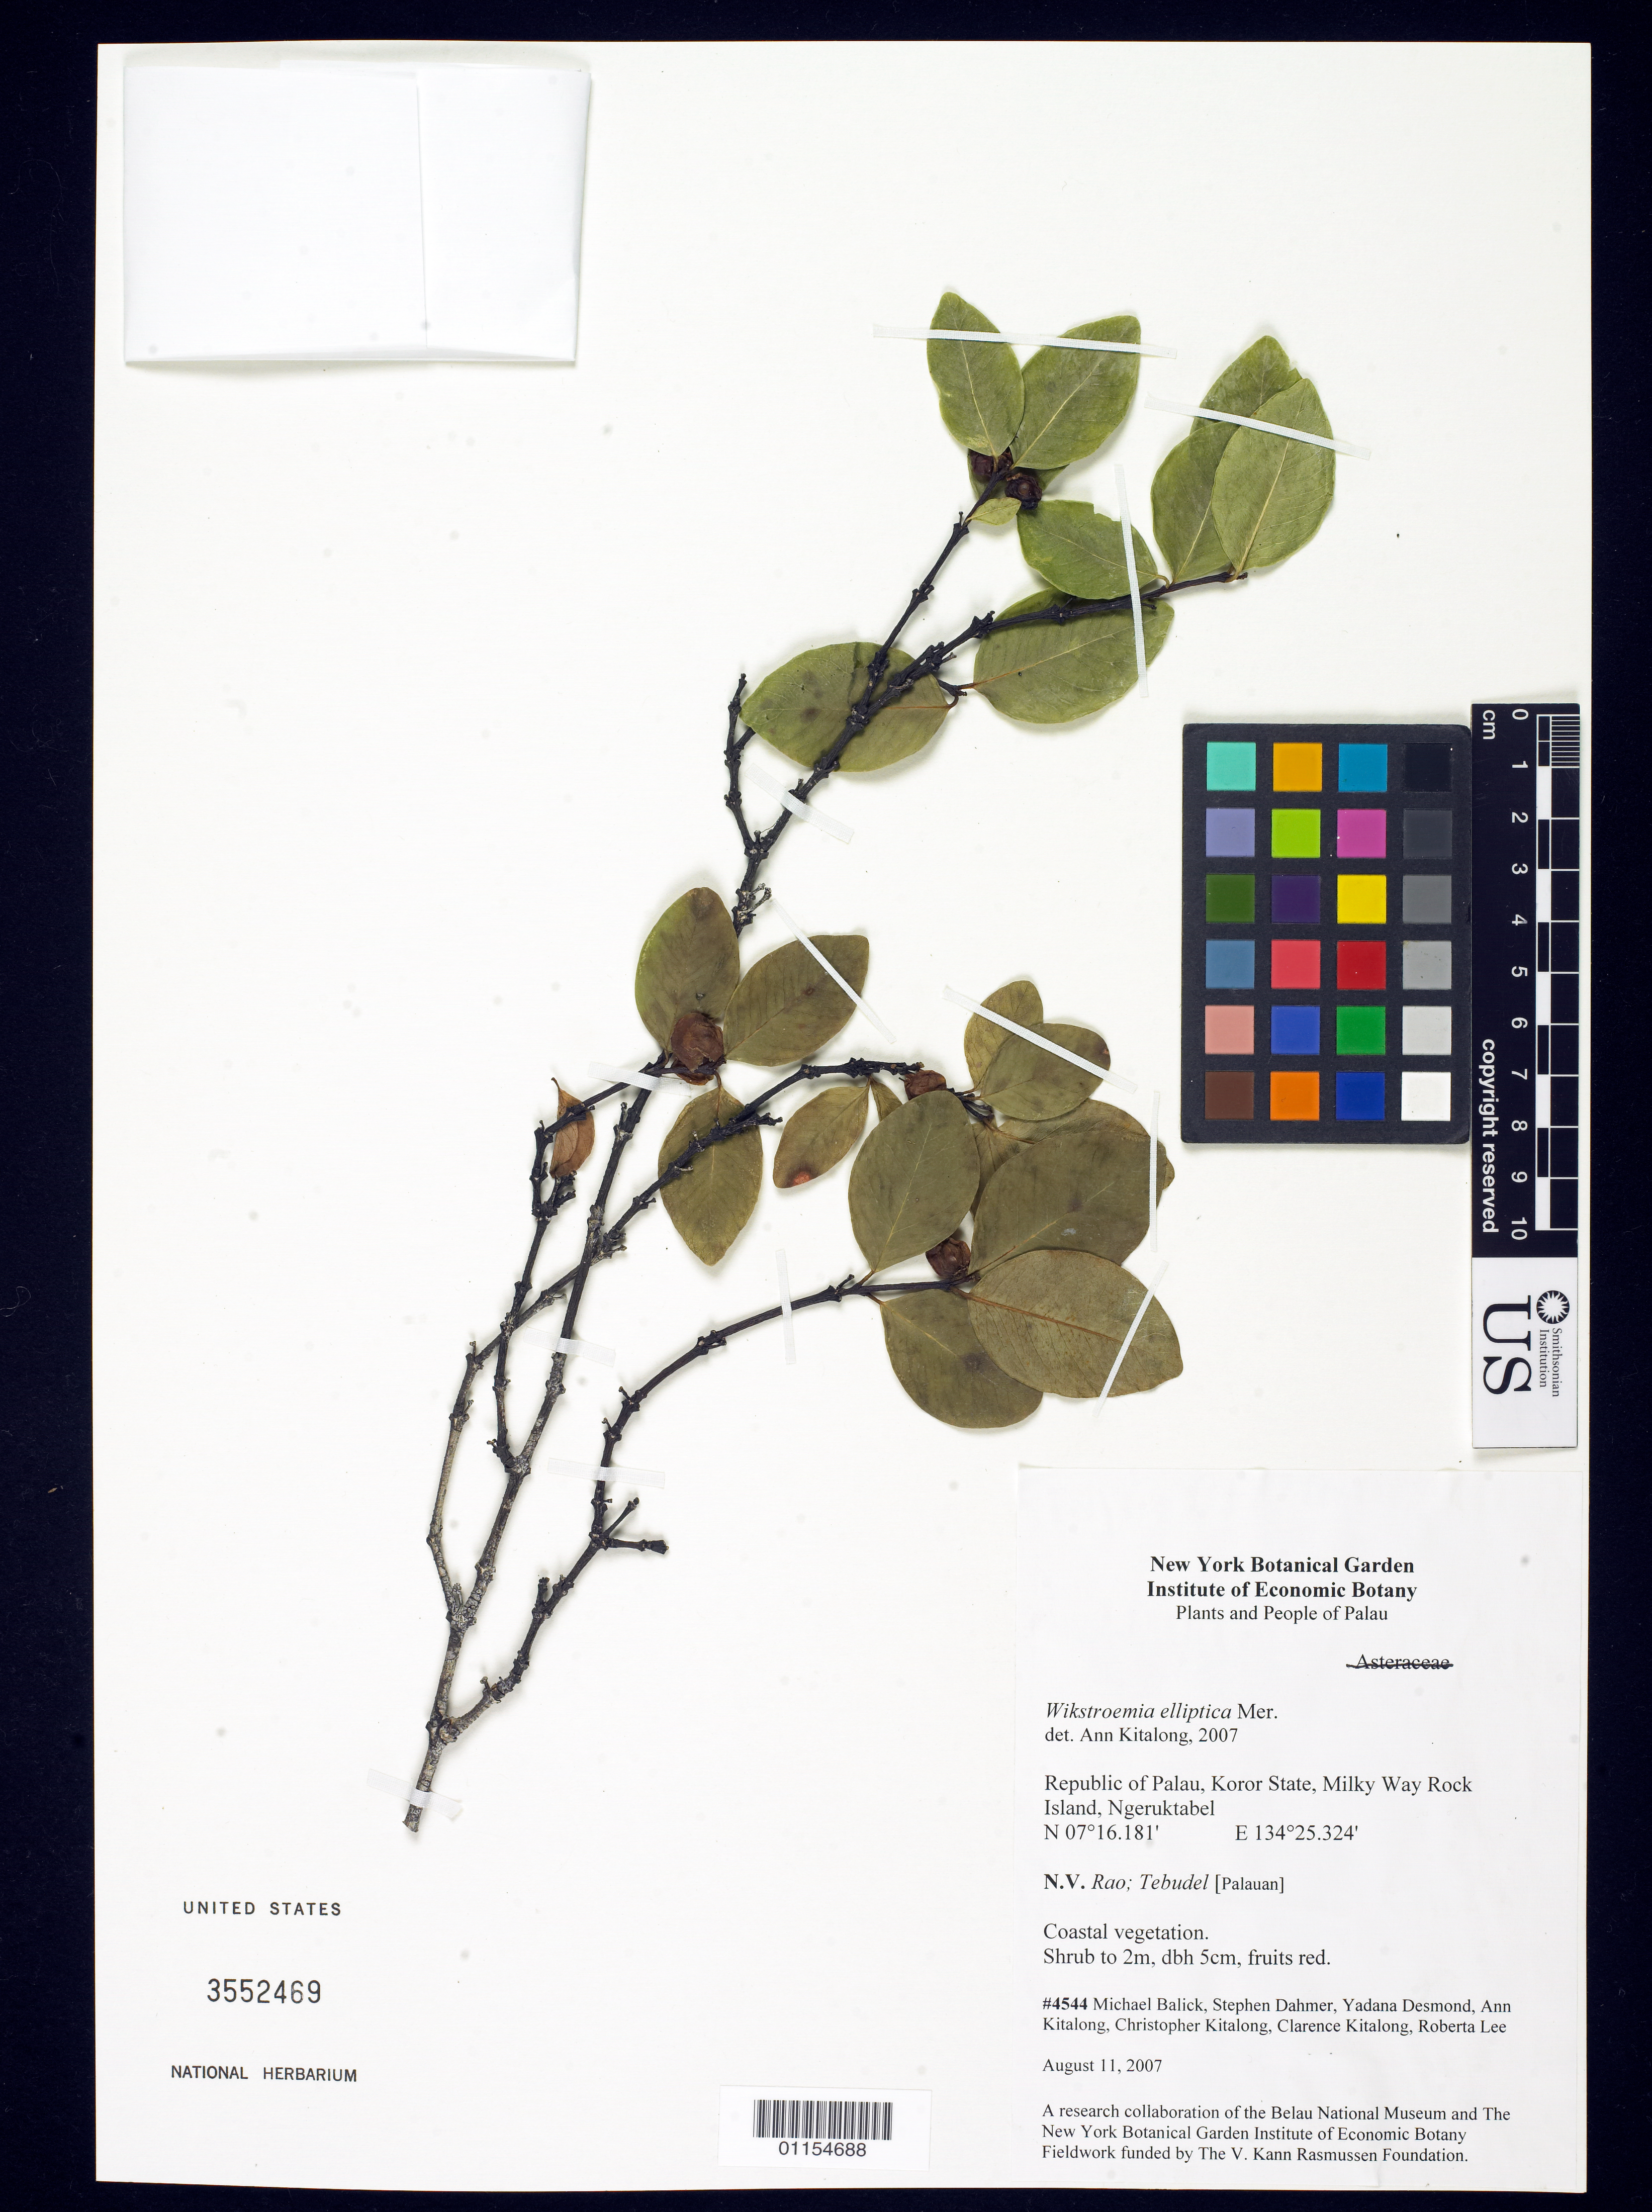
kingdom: Plantae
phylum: Tracheophyta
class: Magnoliopsida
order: Malvales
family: Thymelaeaceae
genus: Wikstroemia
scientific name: Wikstroemia elliptica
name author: Merr.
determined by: Kitalong, Ann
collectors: M. Balick, S. Dahmer, Y. Desmond, A. Kitalong, C. Kitalong, C. Kitalong & R. Lee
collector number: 4544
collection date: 2007-08-11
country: Palau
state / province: Koror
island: Ngeruktabel [Urukthapel]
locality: Ngeruktabel, Milky Way, Rock Islands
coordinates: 07 15.821 N, 134 24.727 E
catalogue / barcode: US 3552469